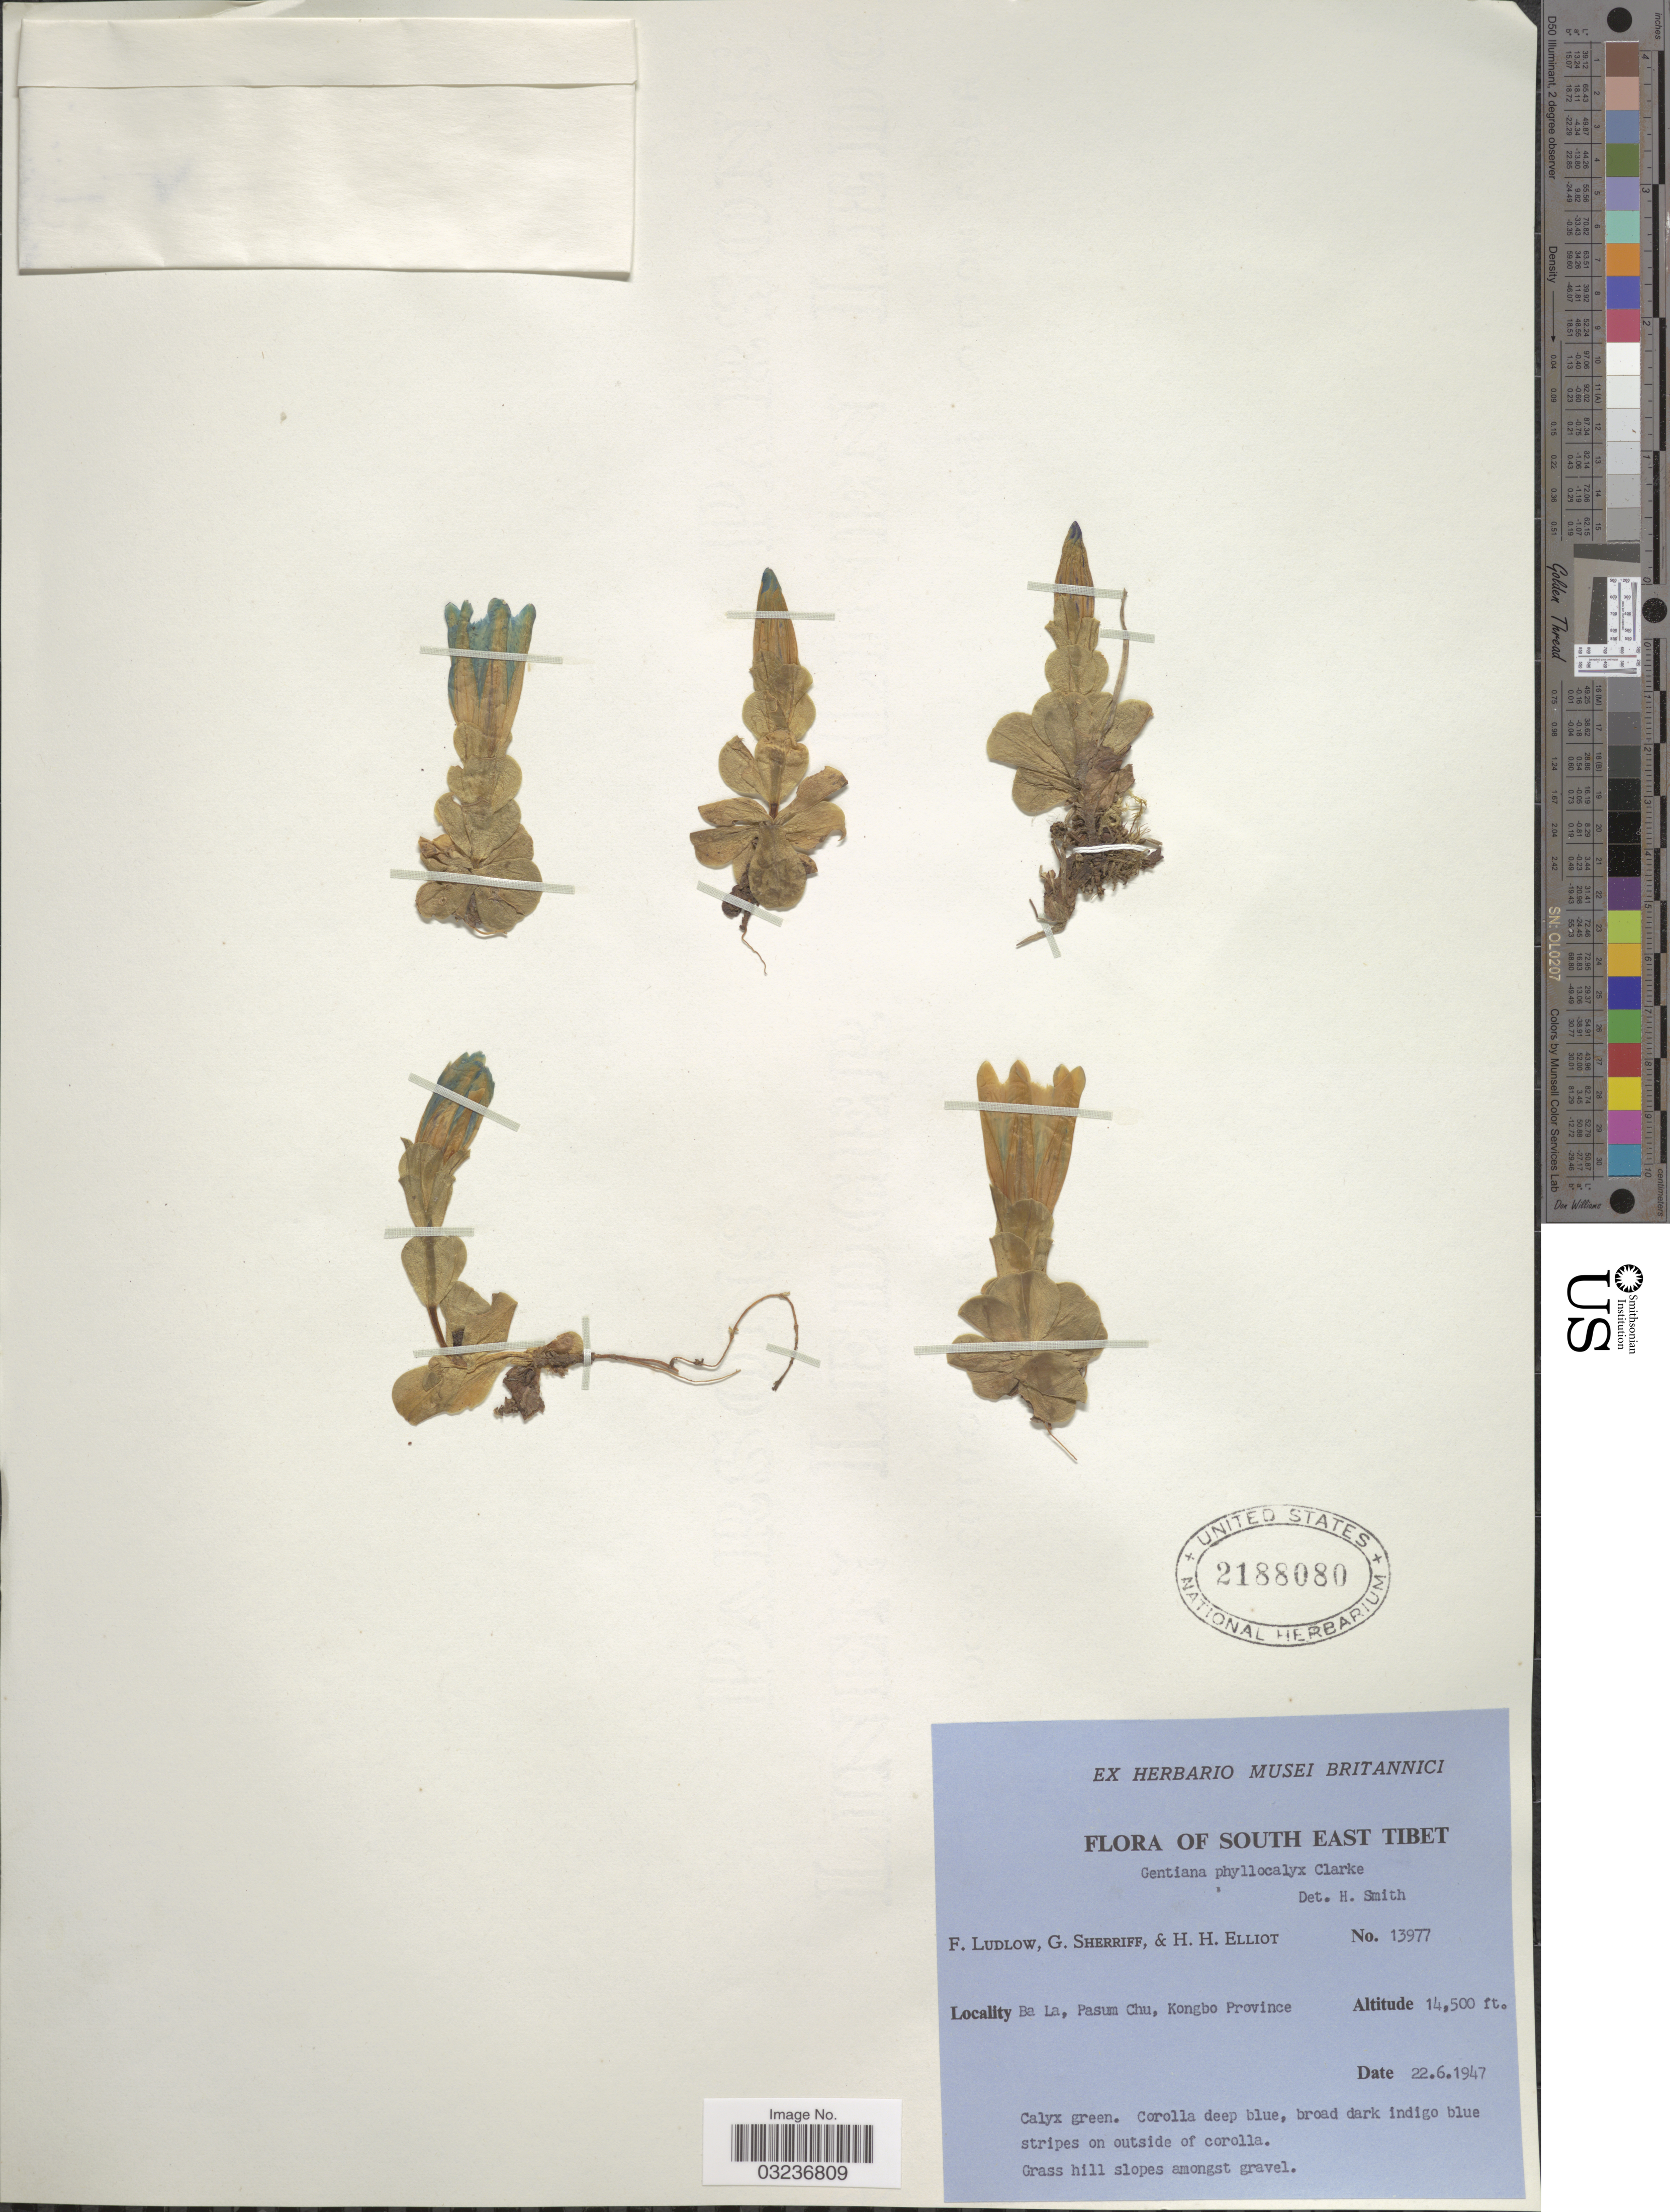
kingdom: Plantae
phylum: Tracheophyta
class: Magnoliopsida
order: Gentianales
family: Gentianaceae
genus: Gentiana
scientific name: Gentiana phyllocalyx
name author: C.B. Clarke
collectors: F. Ludlow, G. Sherriff & H. H. Elliot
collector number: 13977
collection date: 1947-06-22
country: China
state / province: Xizang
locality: South East Tibet, Ba La, Pasum Chu, Kongbo Province.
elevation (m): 4420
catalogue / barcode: US 2188080